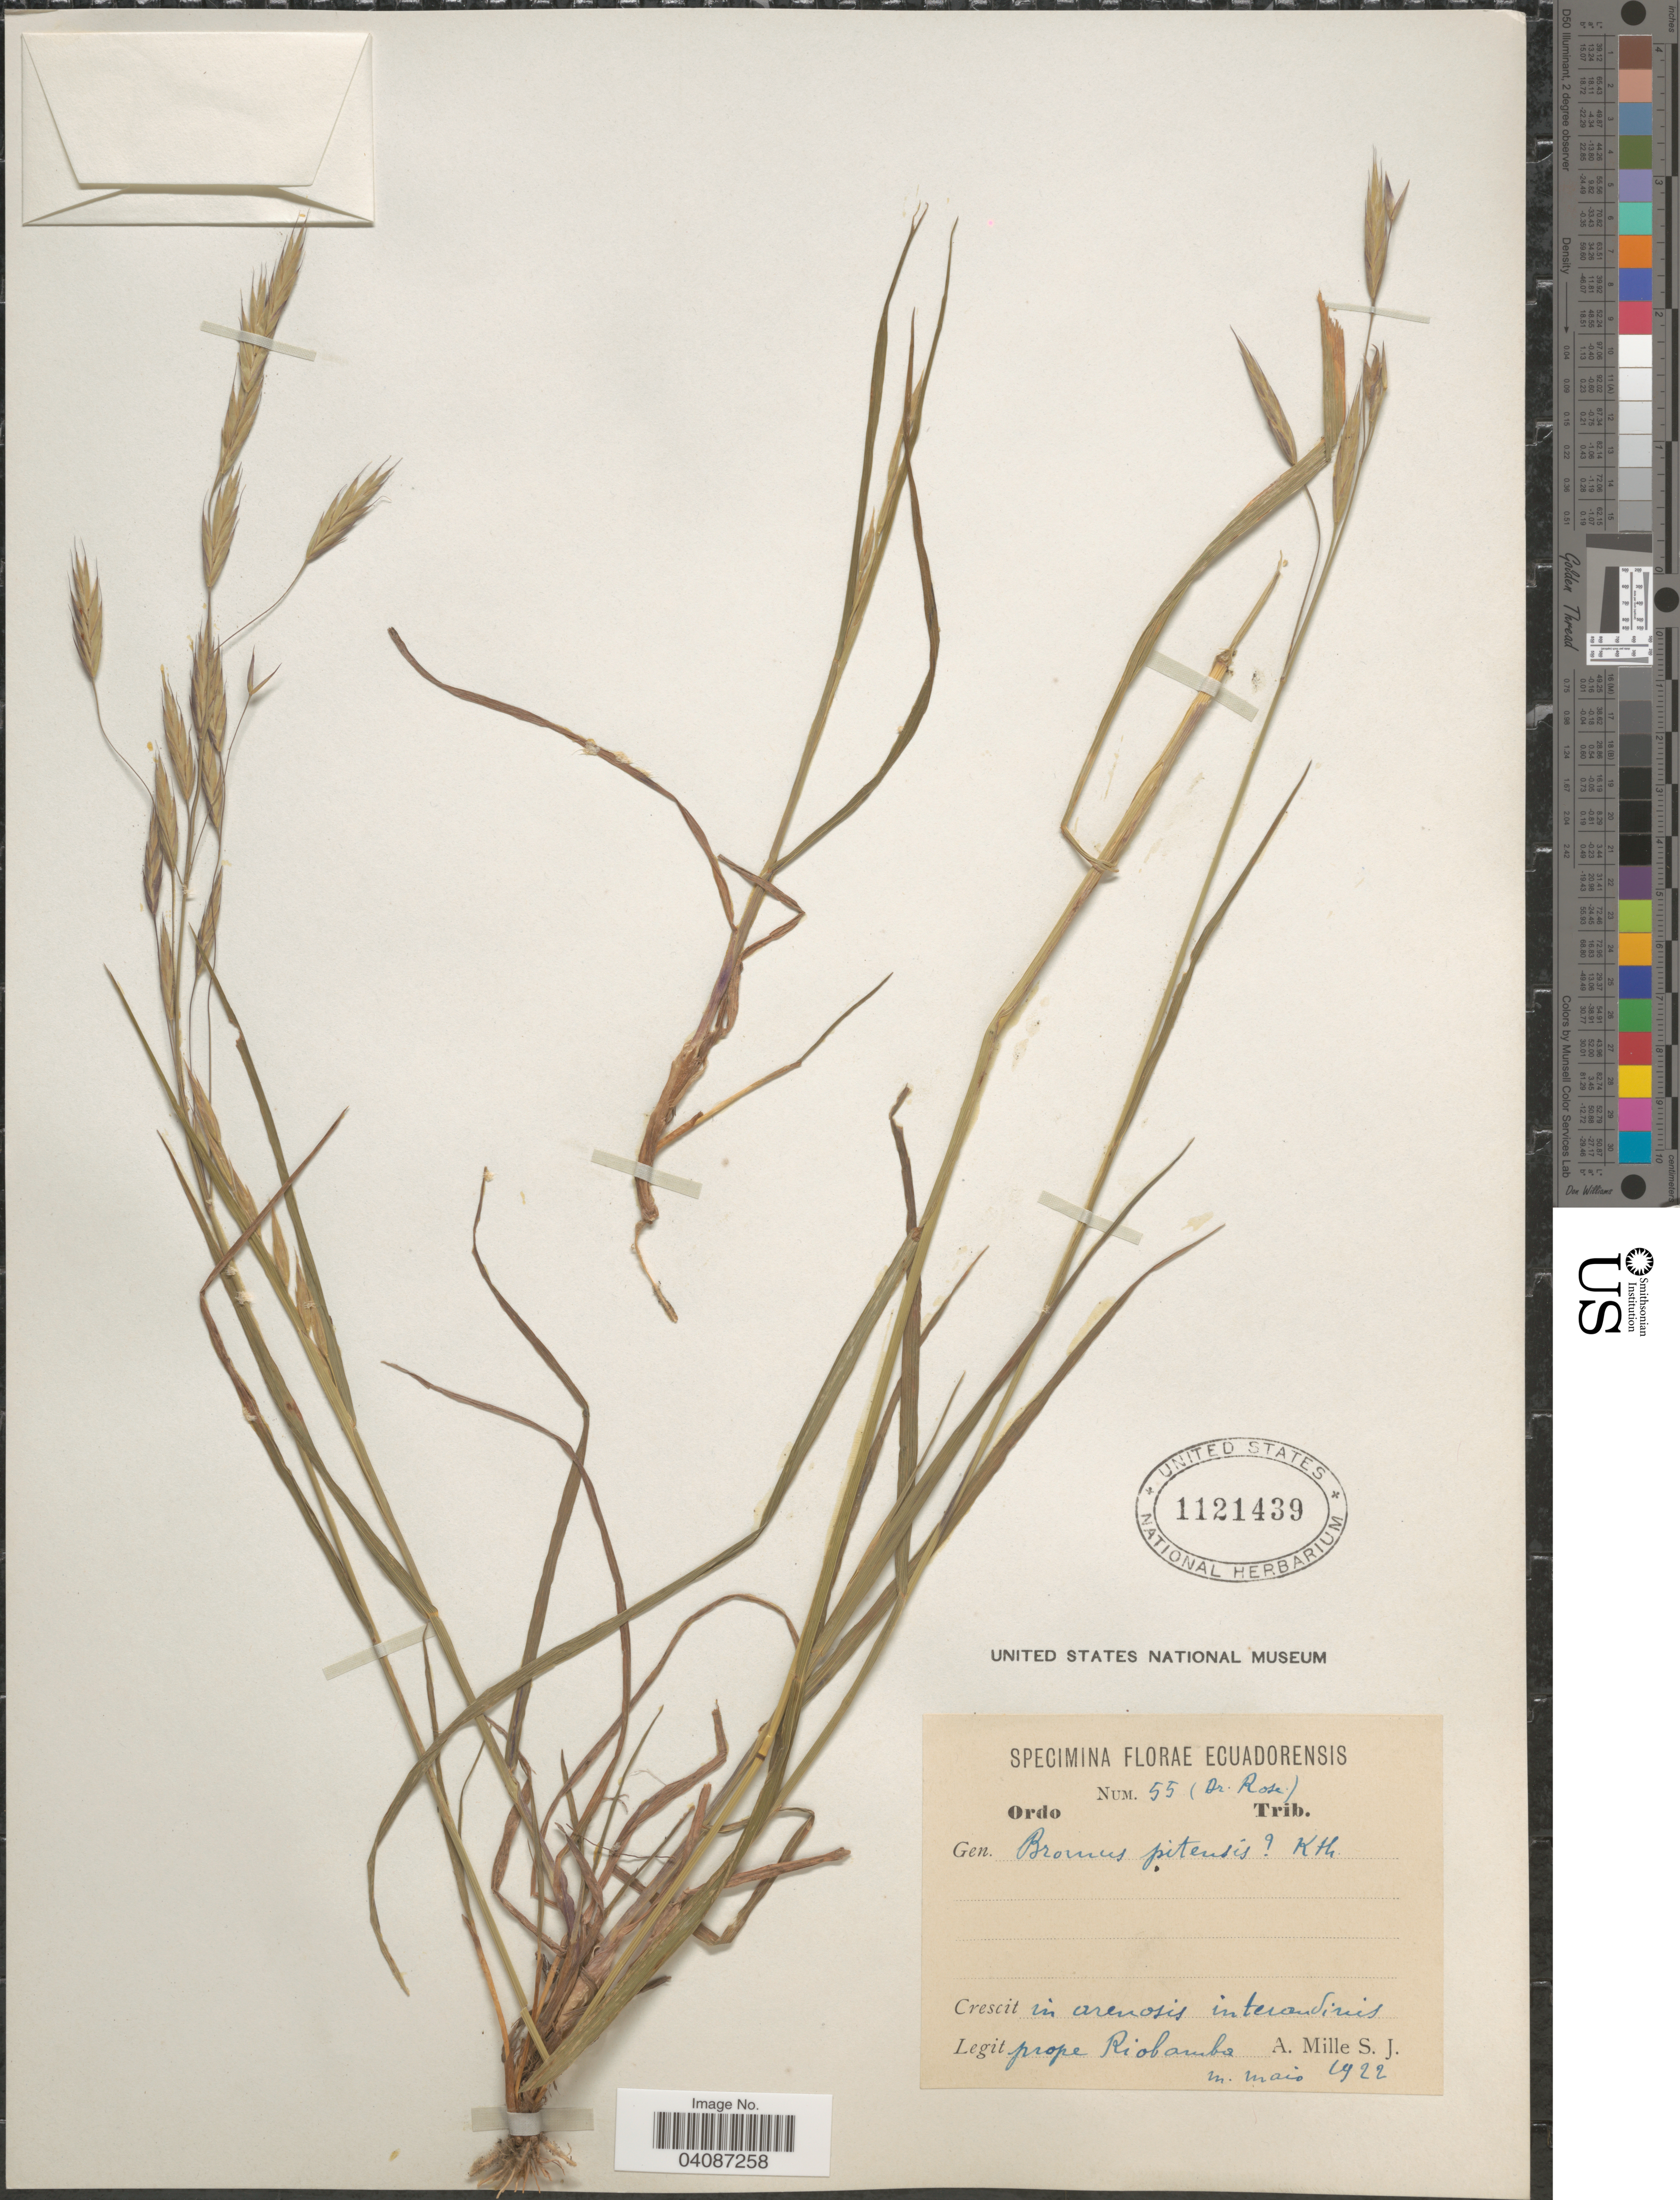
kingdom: Plantae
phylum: Tracheophyta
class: Liliopsida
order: Poales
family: Poaceae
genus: Bromus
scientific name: Bromus pitensis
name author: Kunth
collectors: A. Mille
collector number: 55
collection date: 1922-05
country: Ecuador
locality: In arenosis interandinis prope Riobamba.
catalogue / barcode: US 1121439